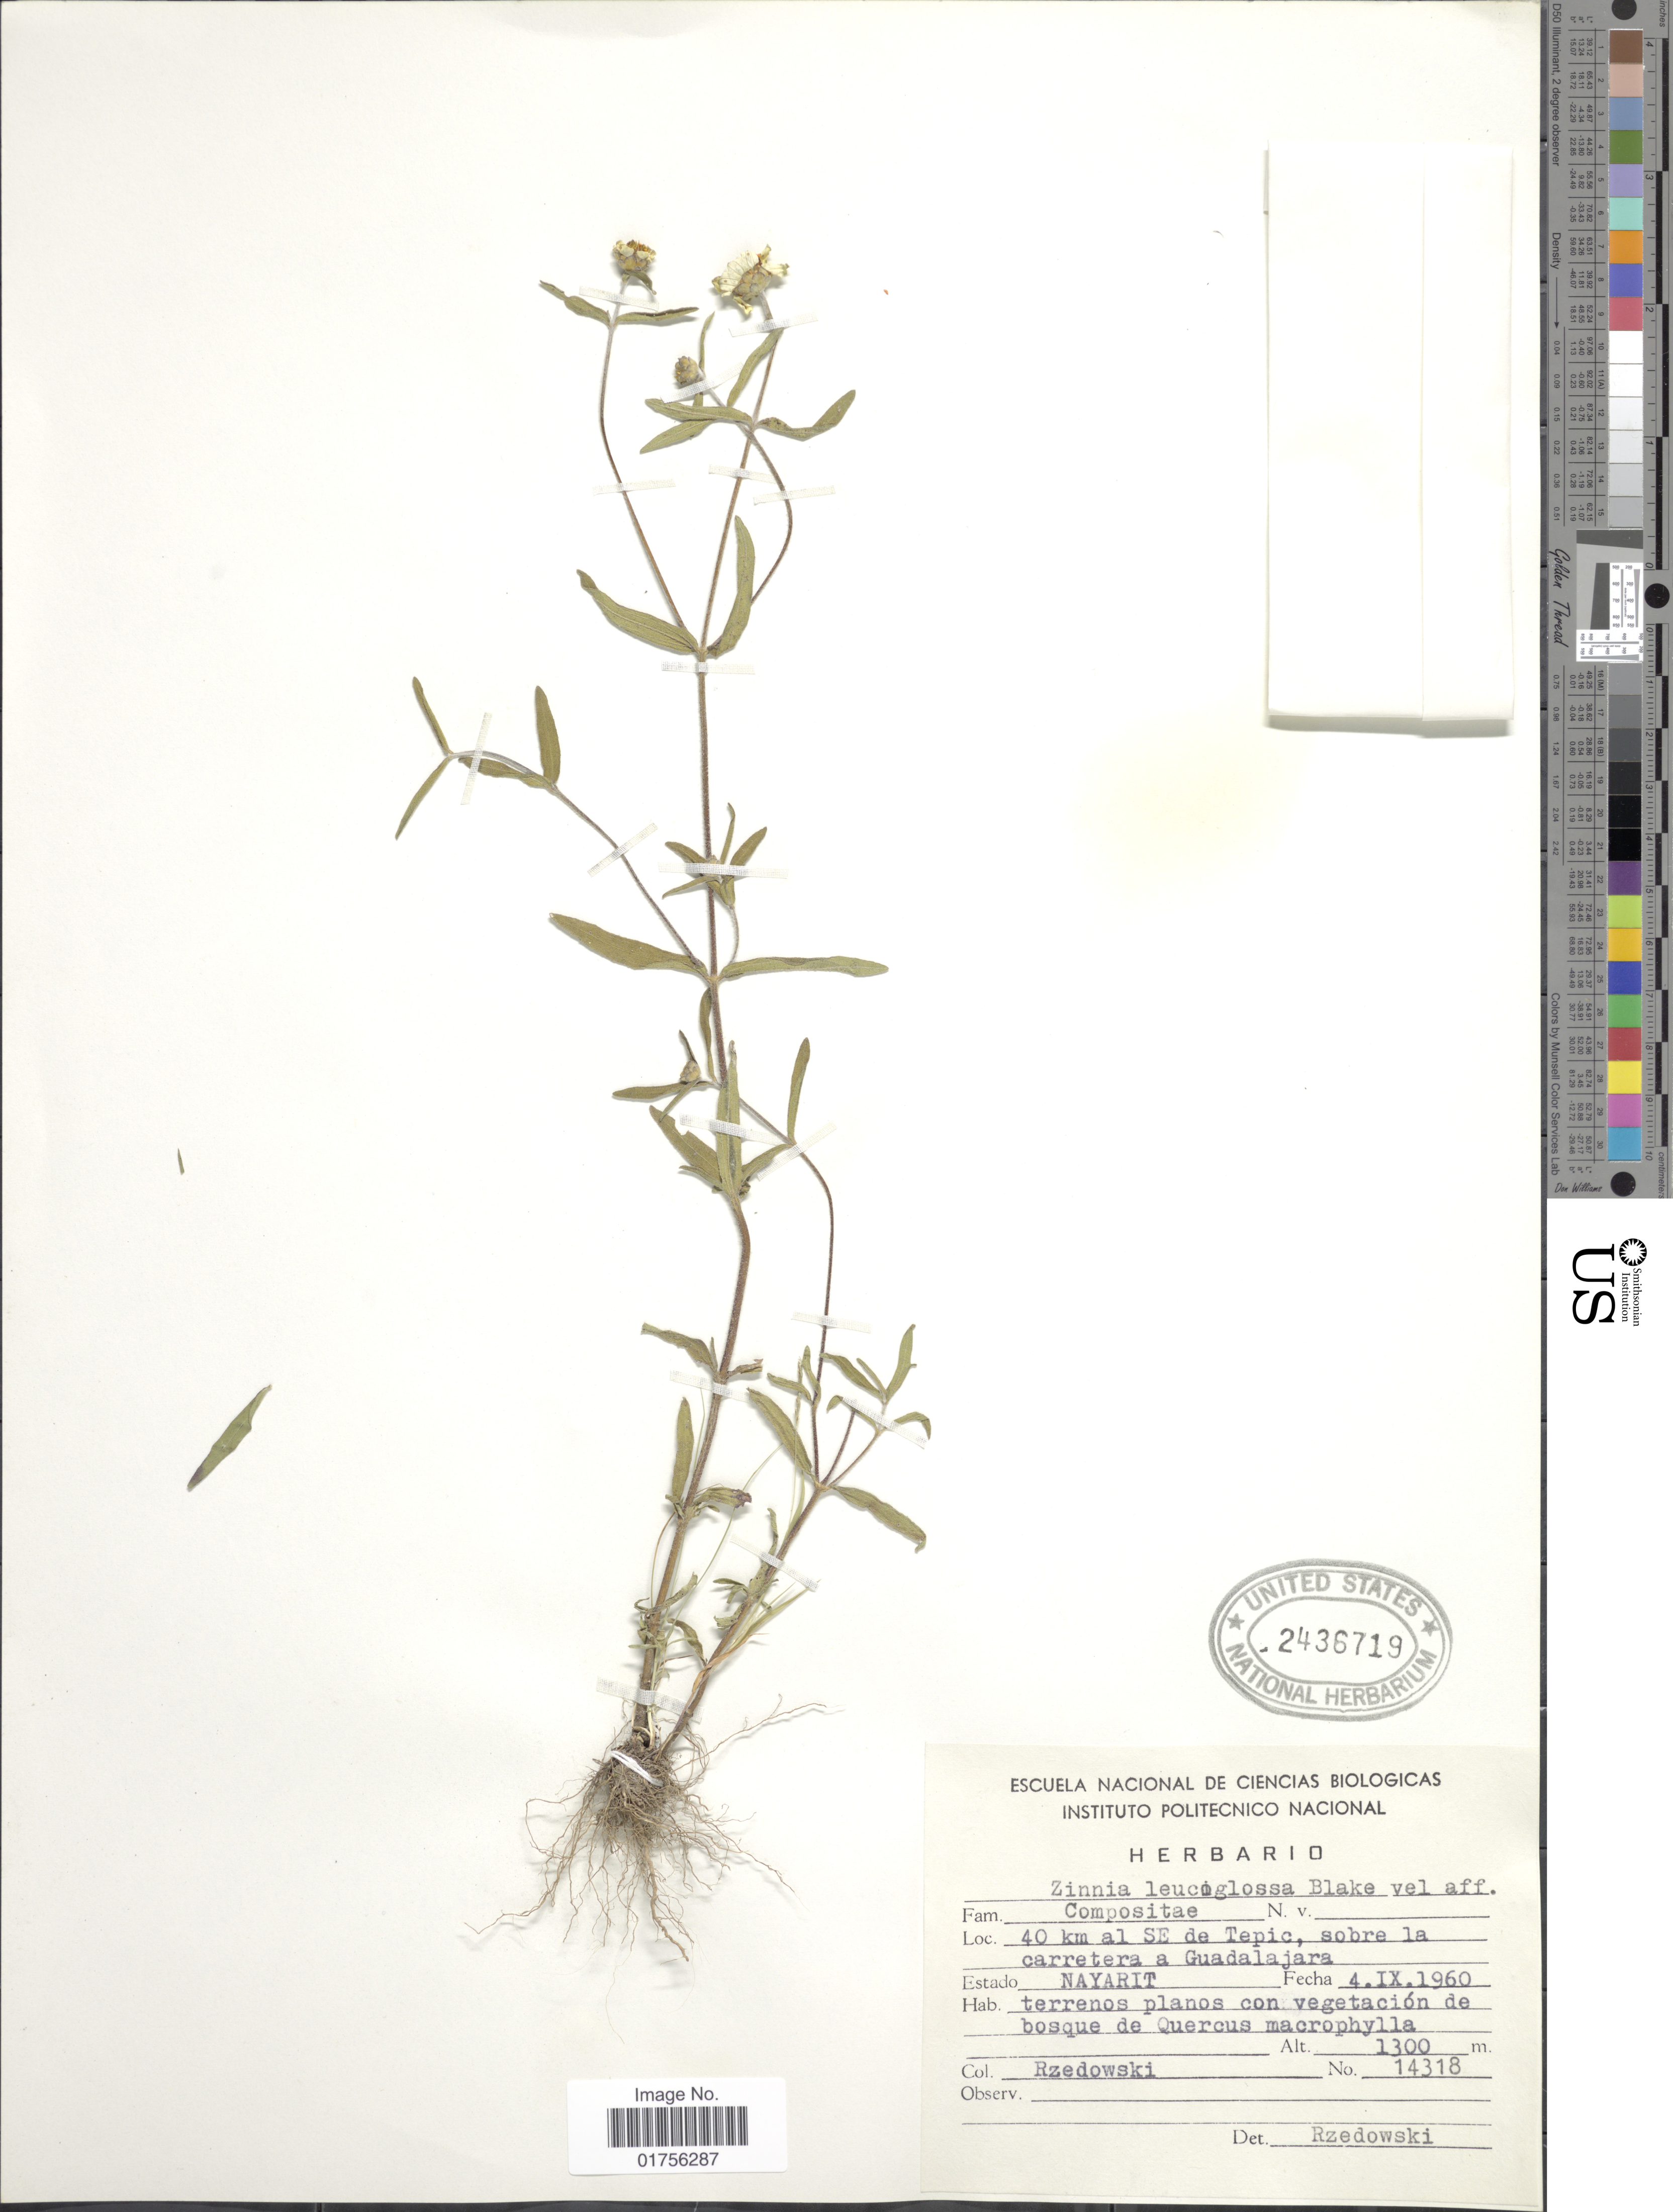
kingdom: Plantae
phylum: Tracheophyta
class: Magnoliopsida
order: Asterales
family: Asteraceae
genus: Zinnia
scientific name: Zinnia leucoglossa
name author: S.F. Blake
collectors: Rzedowski, --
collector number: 14318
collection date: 1960-09-04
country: Mexico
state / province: Nayarit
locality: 40 km al SE de Tepic, sobre la carretera a Guadalajara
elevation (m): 1300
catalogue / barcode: US 2436719